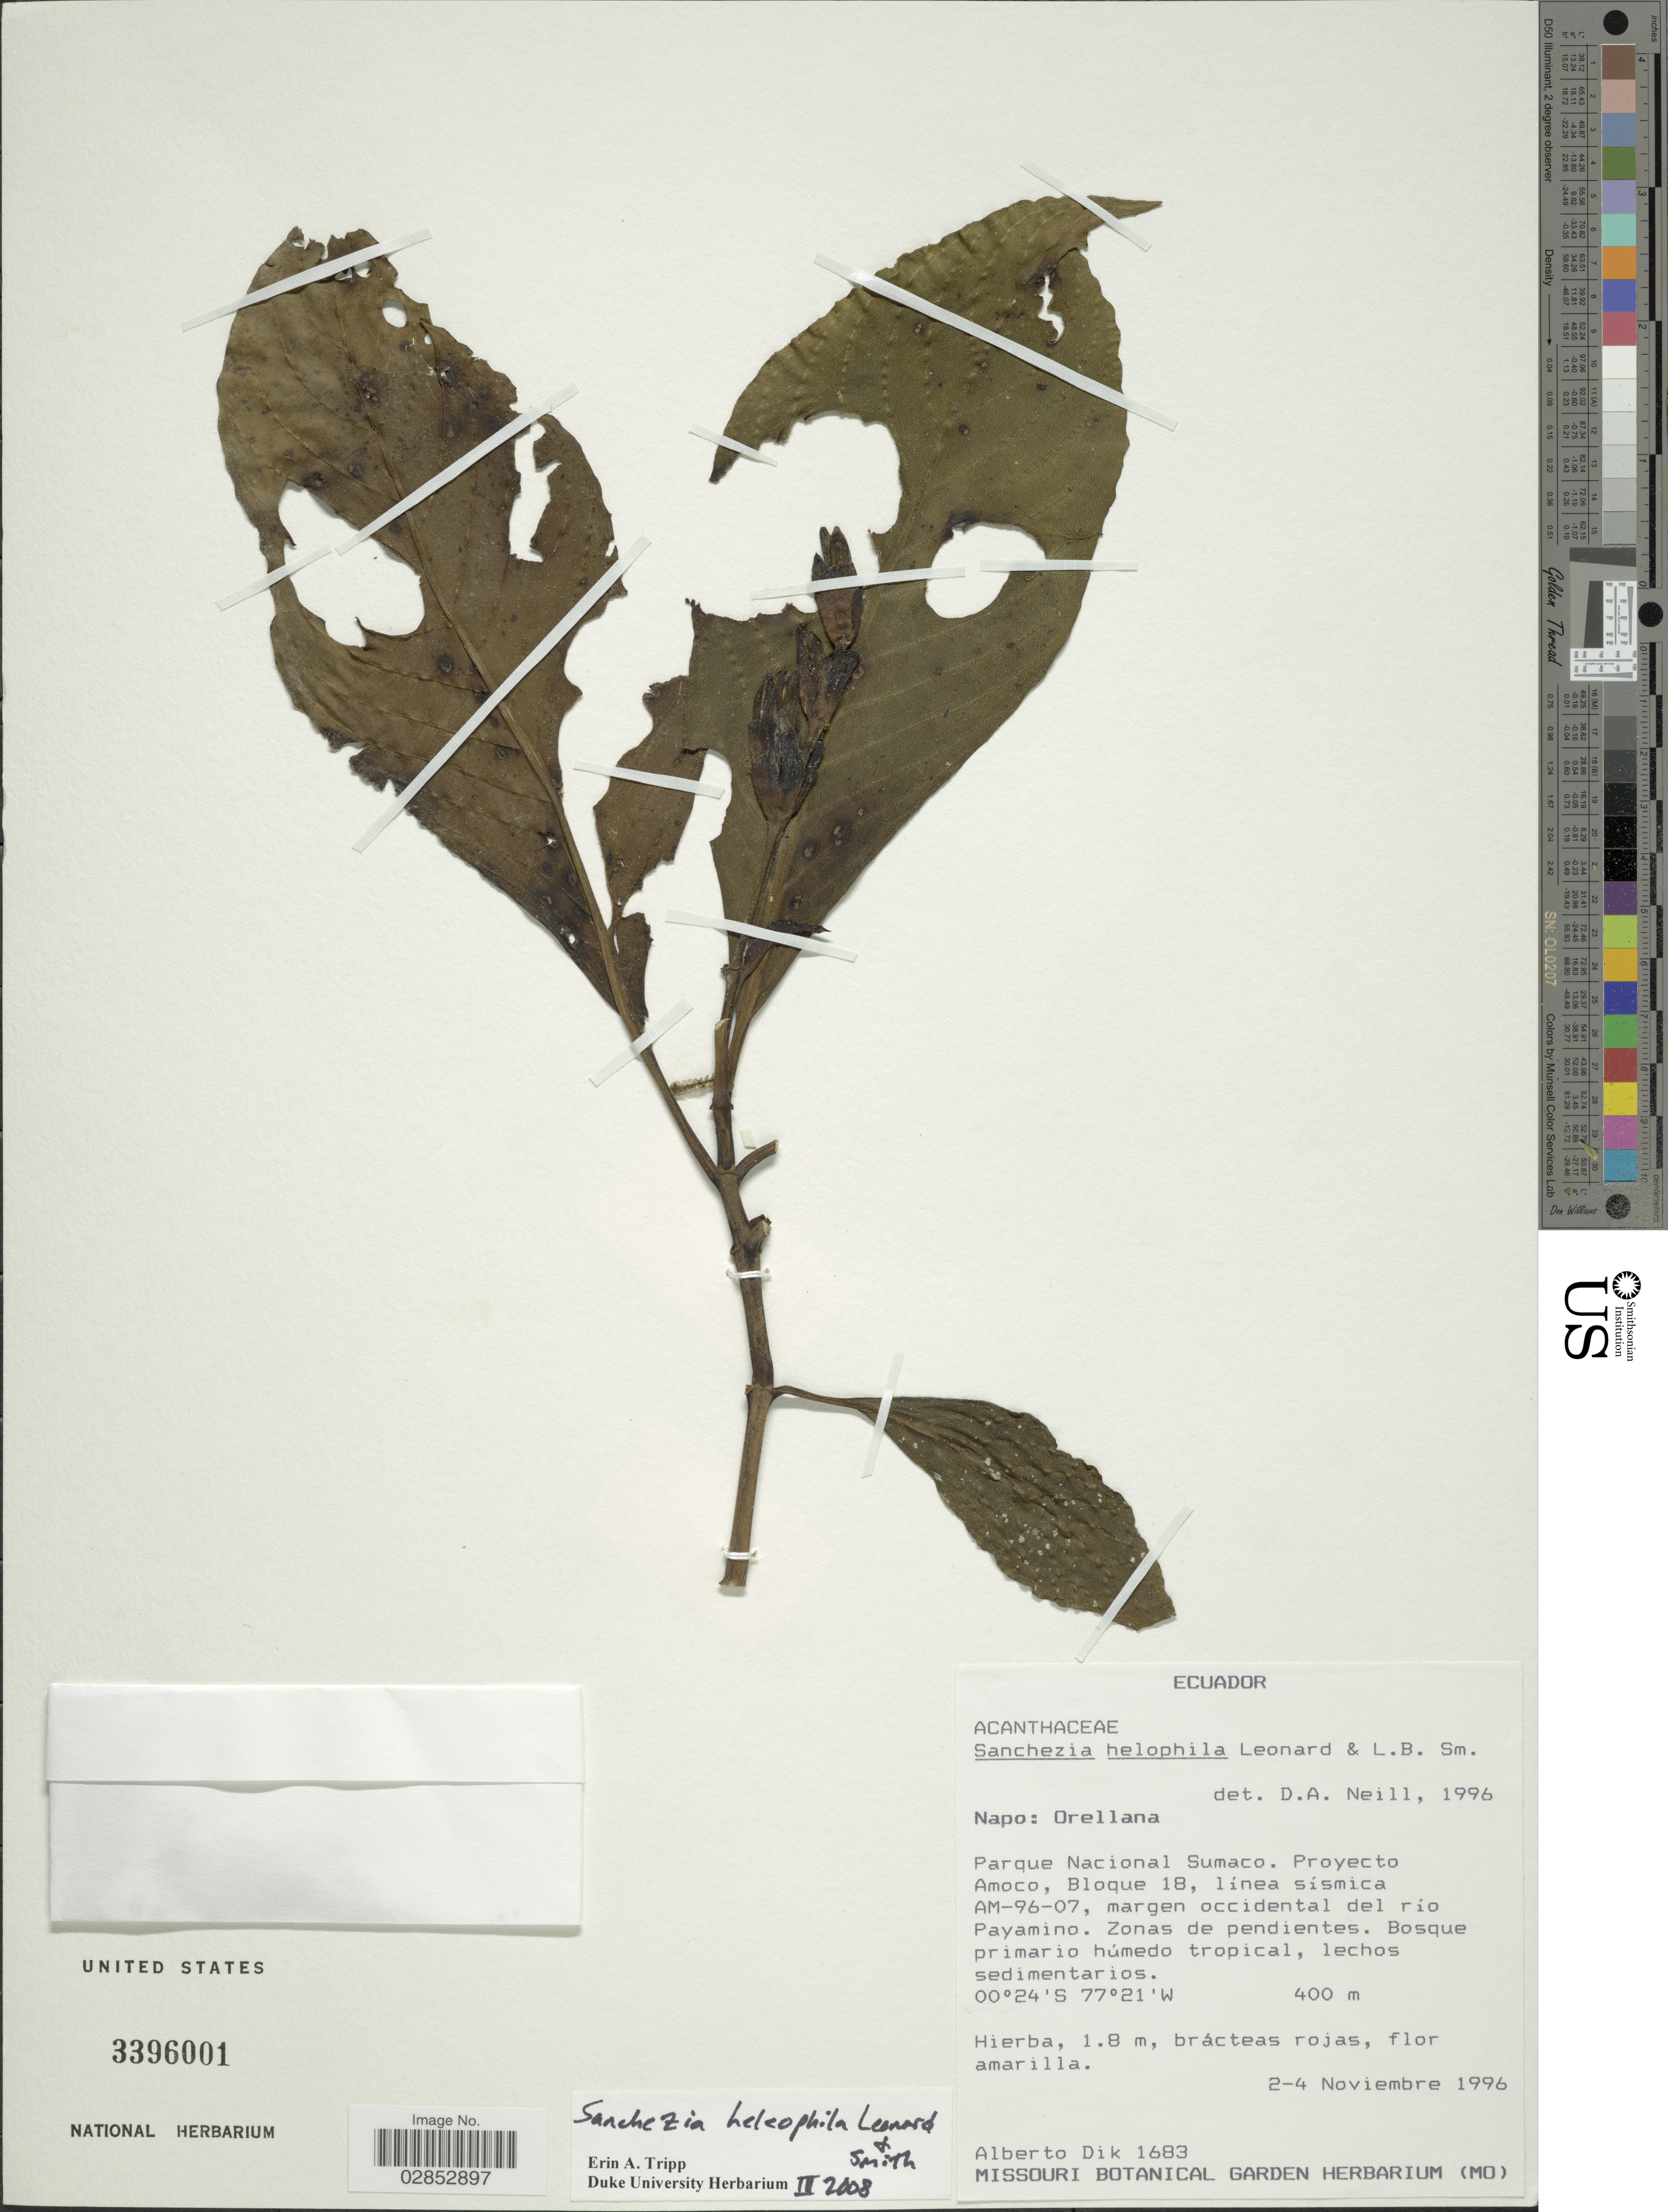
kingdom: Plantae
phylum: Tracheophyta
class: Magnoliopsida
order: Lamiales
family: Acanthaceae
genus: Sanchezia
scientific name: Sanchezia ecuadorensis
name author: Leonard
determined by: Azevedo, Igor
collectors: A. Dik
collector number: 1683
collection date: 1996-11-02/1996-11-04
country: Ecuador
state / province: Napo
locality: Orellana. Parque Nacional Sumaco. Proyecto Amoco, Bloque 18, línea sísmica AM-96-07, margen occidental del río Payamino.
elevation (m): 400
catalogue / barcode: US 3396001